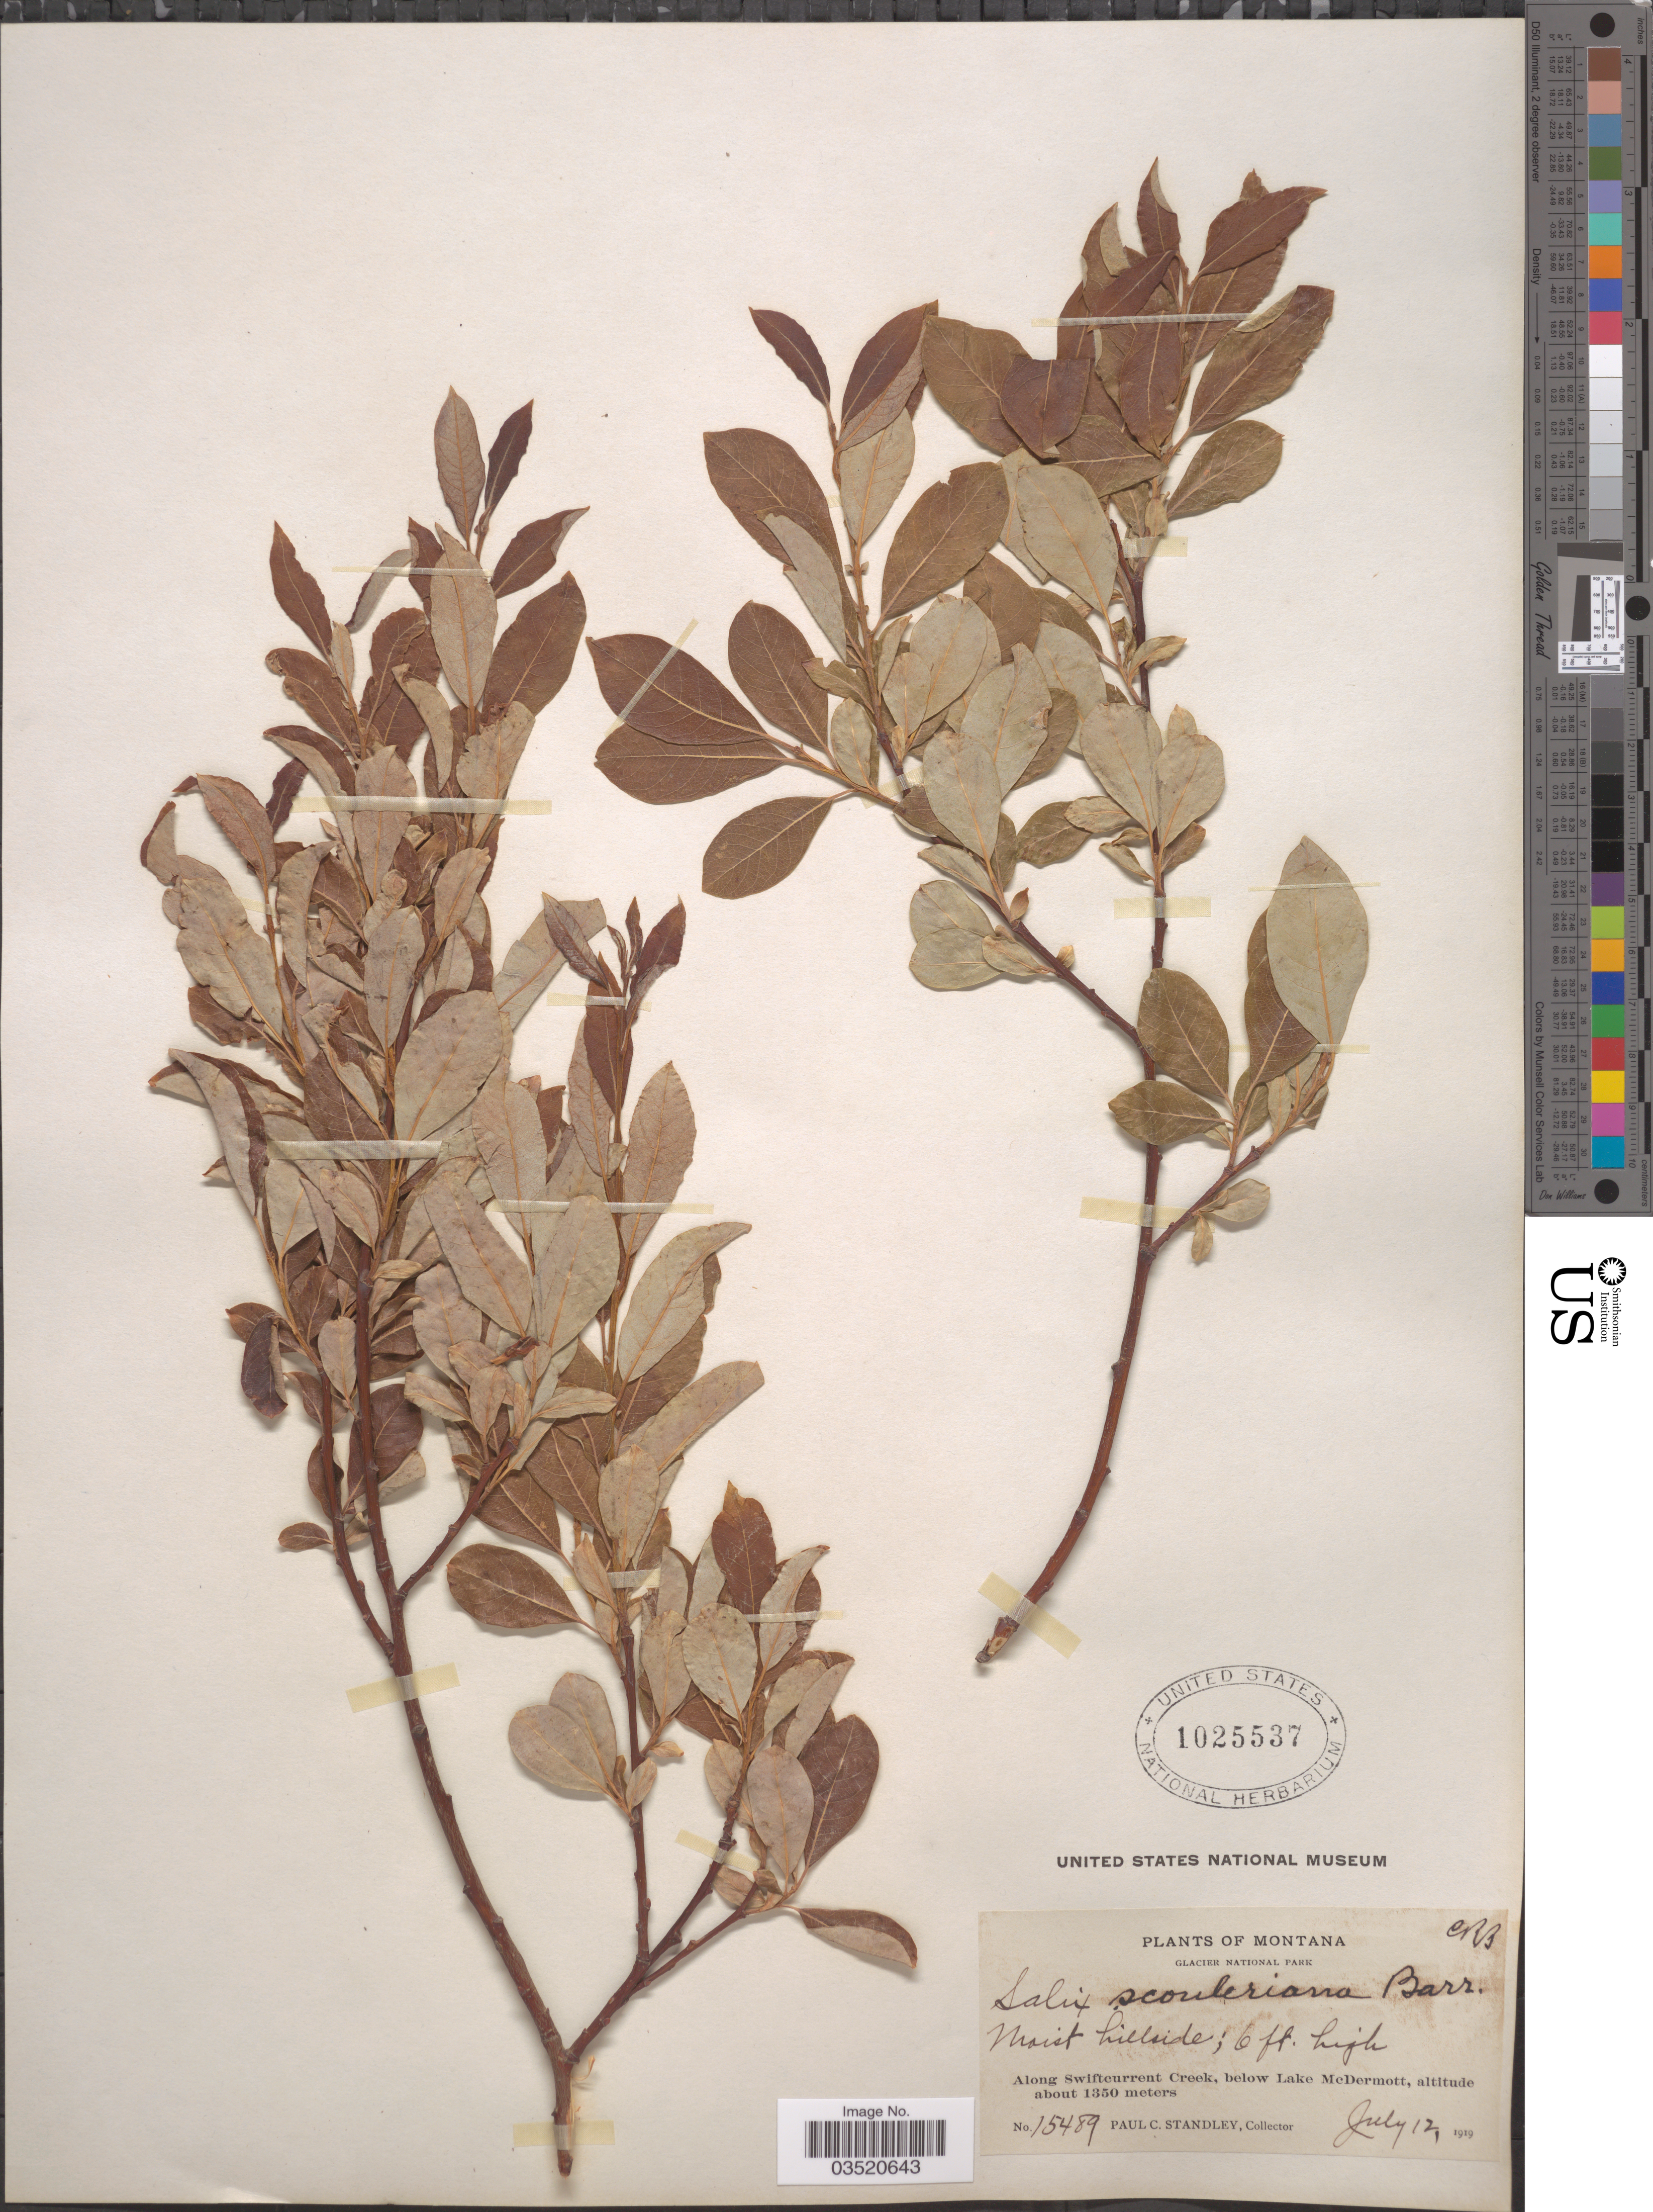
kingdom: Plantae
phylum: Tracheophyta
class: Magnoliopsida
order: Malpighiales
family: Salicaceae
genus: Salix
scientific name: Salix scouleriana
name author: Barratt ex Hook.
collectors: P. C. Standley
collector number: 15489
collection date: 1919-07-12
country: United States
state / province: Montana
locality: Glacier National Park. Along Swiftcurrent Creek, below Lake McDermott.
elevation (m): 1350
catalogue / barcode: US 1025537